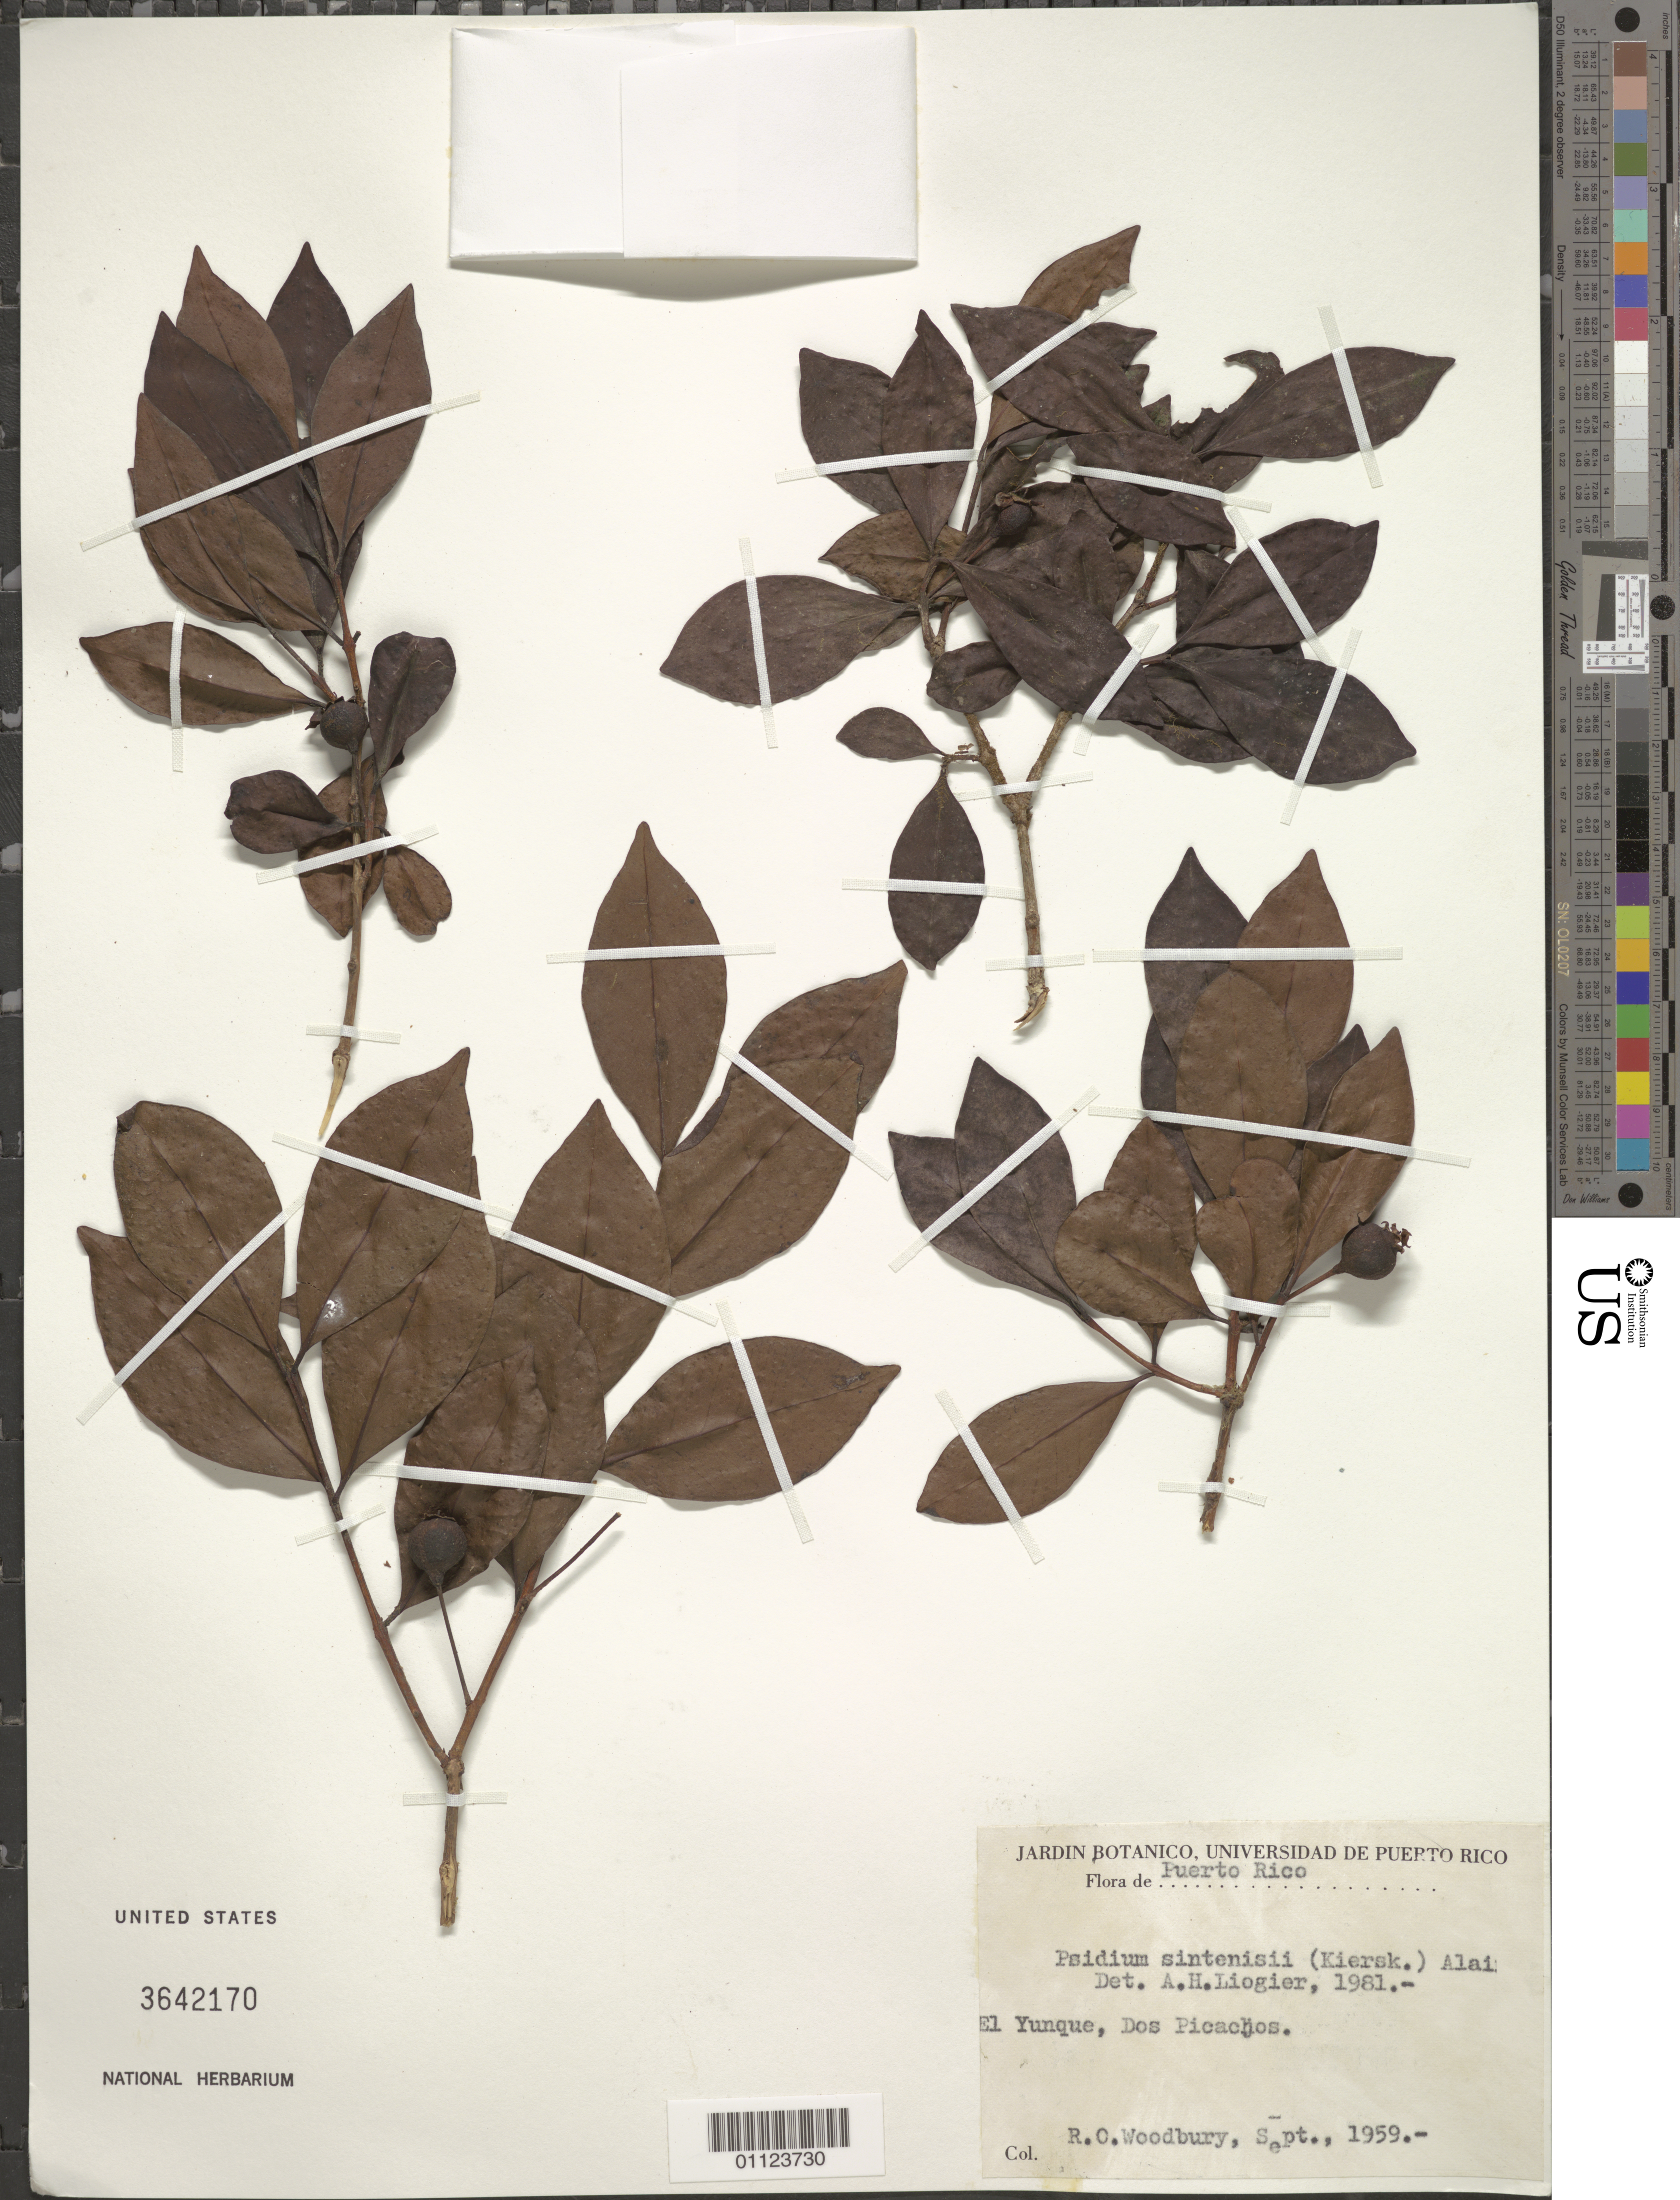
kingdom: Plantae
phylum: Tracheophyta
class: Magnoliopsida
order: Myrtales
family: Myrtaceae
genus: Psidium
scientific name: Psidium sintenisii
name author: (Kiaersk.) Alain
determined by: Liogier, Alain H.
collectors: R. O. Woodbury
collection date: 1959-09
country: Puerto Rico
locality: El Yunque, Dos Picachos.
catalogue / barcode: US 3642170